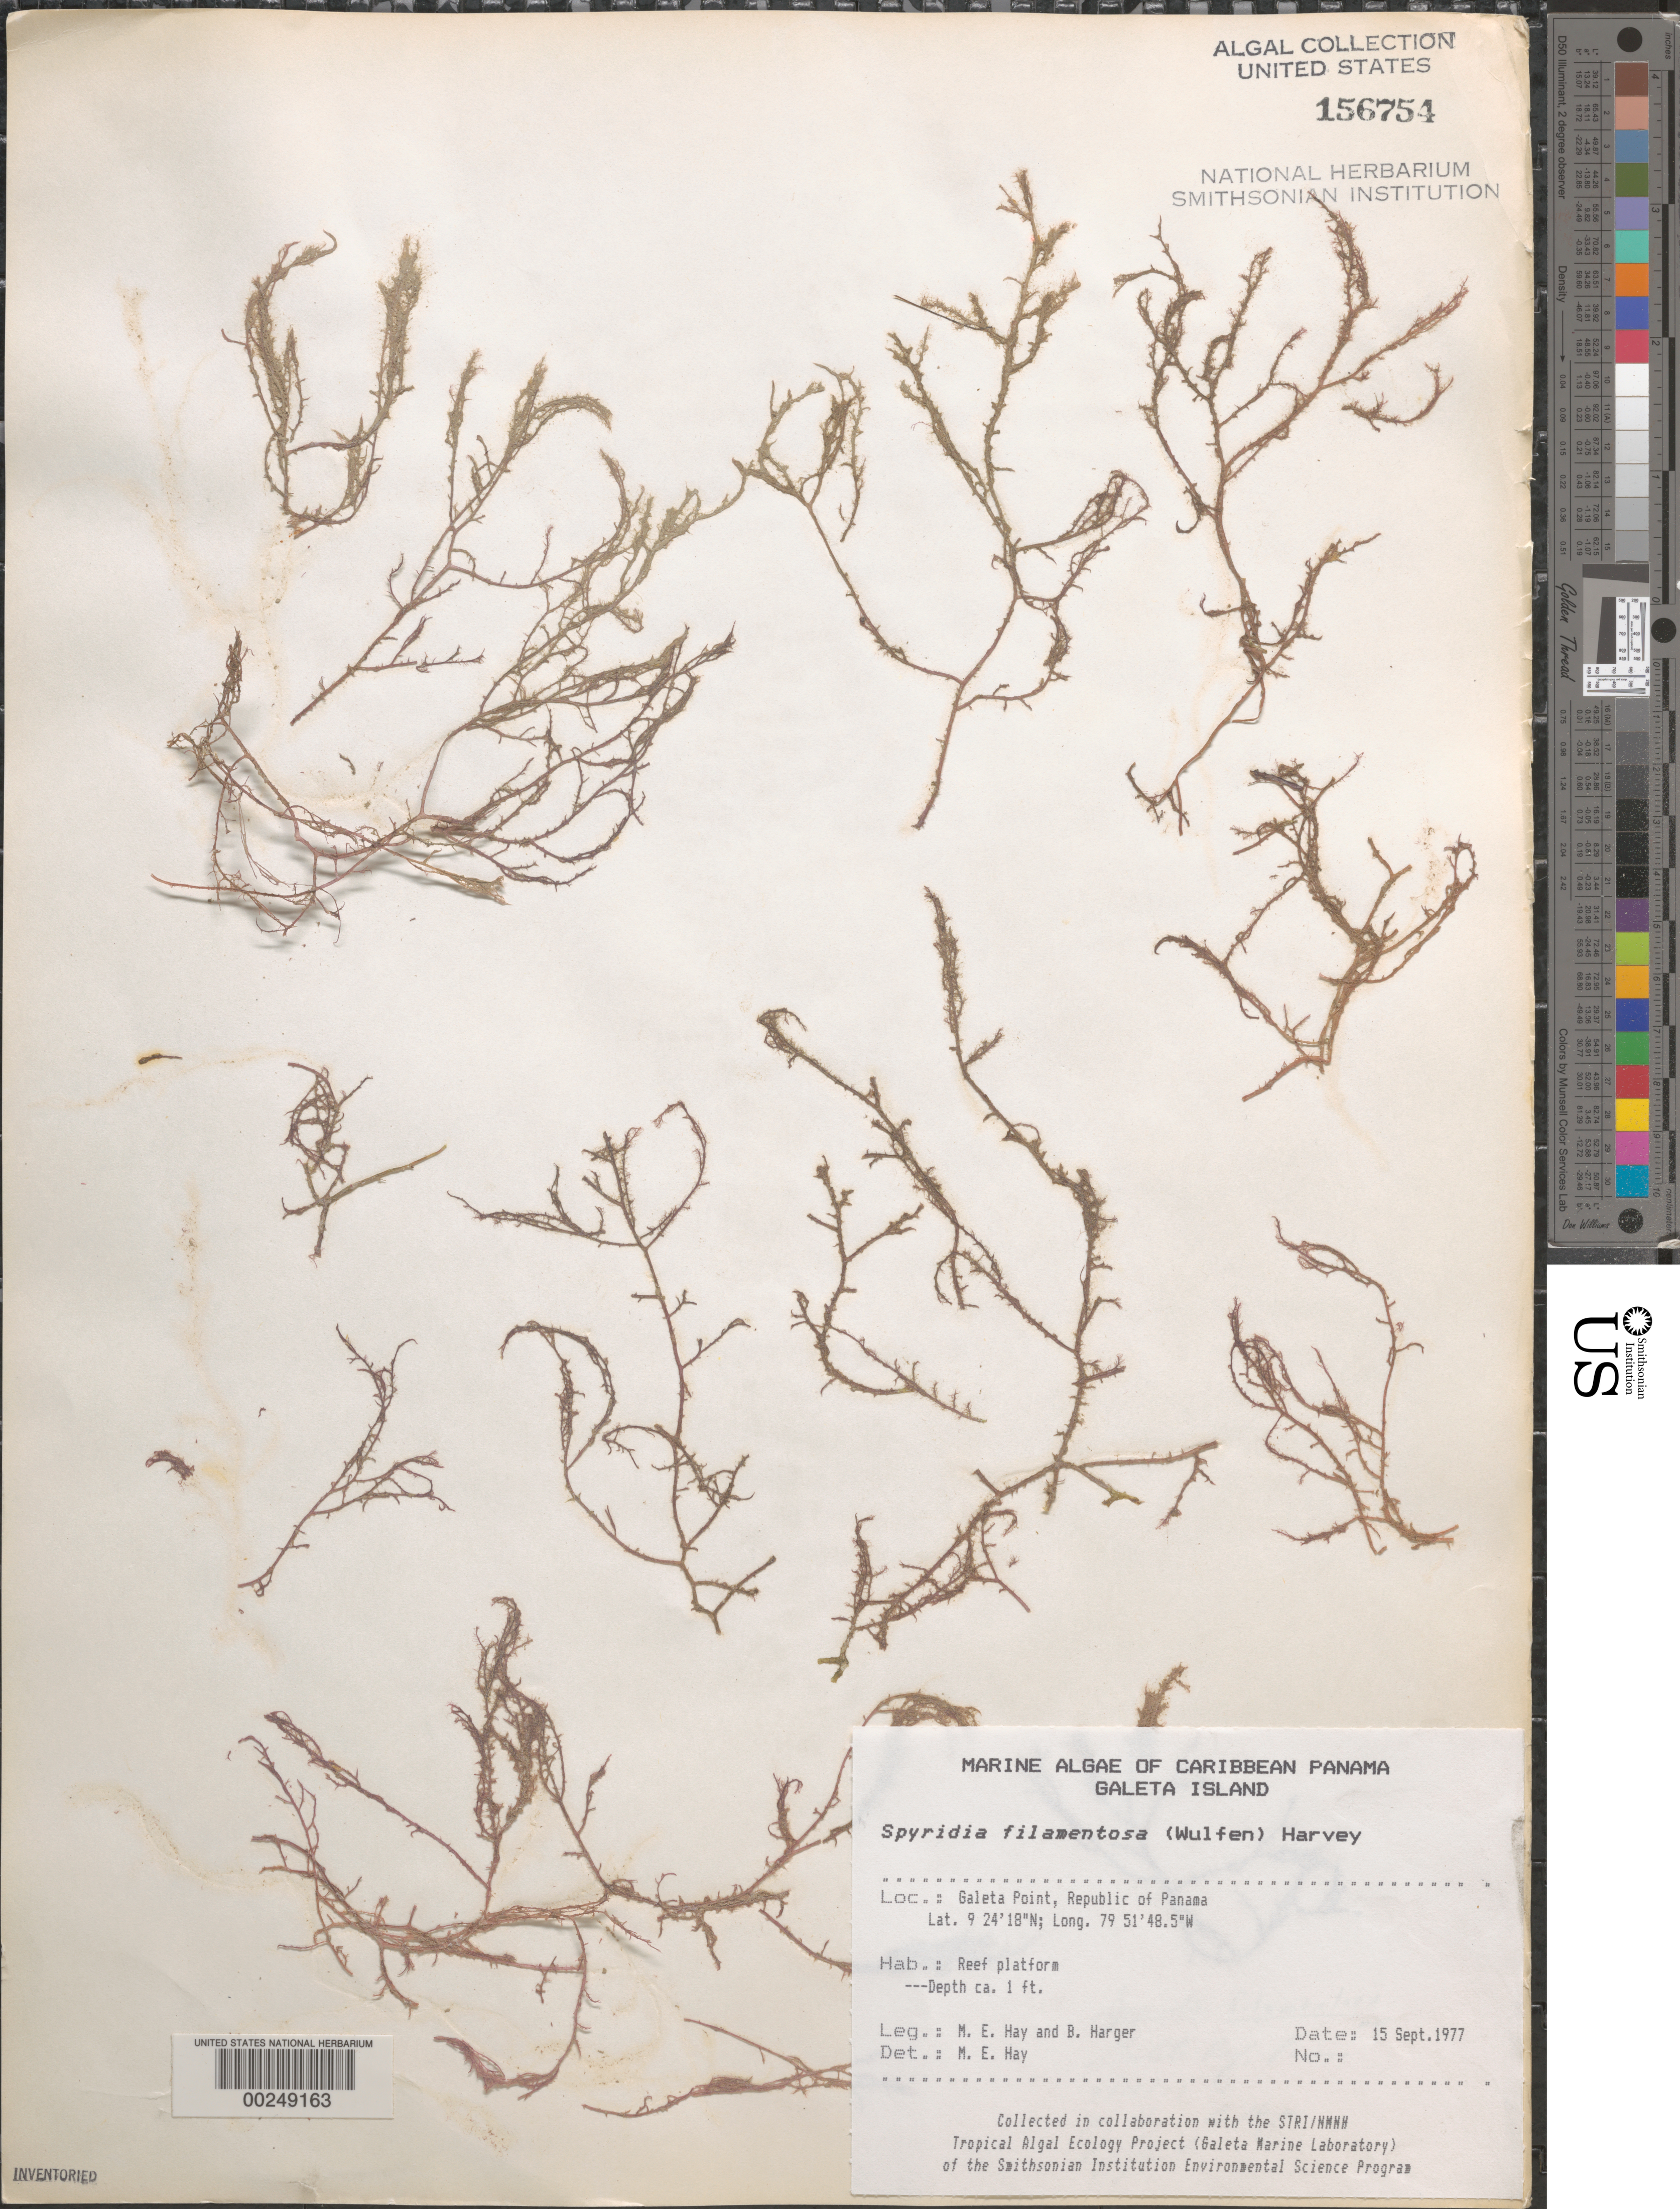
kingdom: Plantae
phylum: Rhodophyta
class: Florideophyceae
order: Ceramiales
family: Spyridiaceae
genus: Spyridia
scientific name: Spyridia filamentosa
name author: (Wulfen) Harv.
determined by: Hay, M. E.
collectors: M. E. Hay & B. W. Harger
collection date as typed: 15 Sep 1977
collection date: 1977-09-15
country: Panama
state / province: Colón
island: Galeta Island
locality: Galeta Point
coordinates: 9 24' 18" N, 79 51' 48.5" W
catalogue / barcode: US 156754